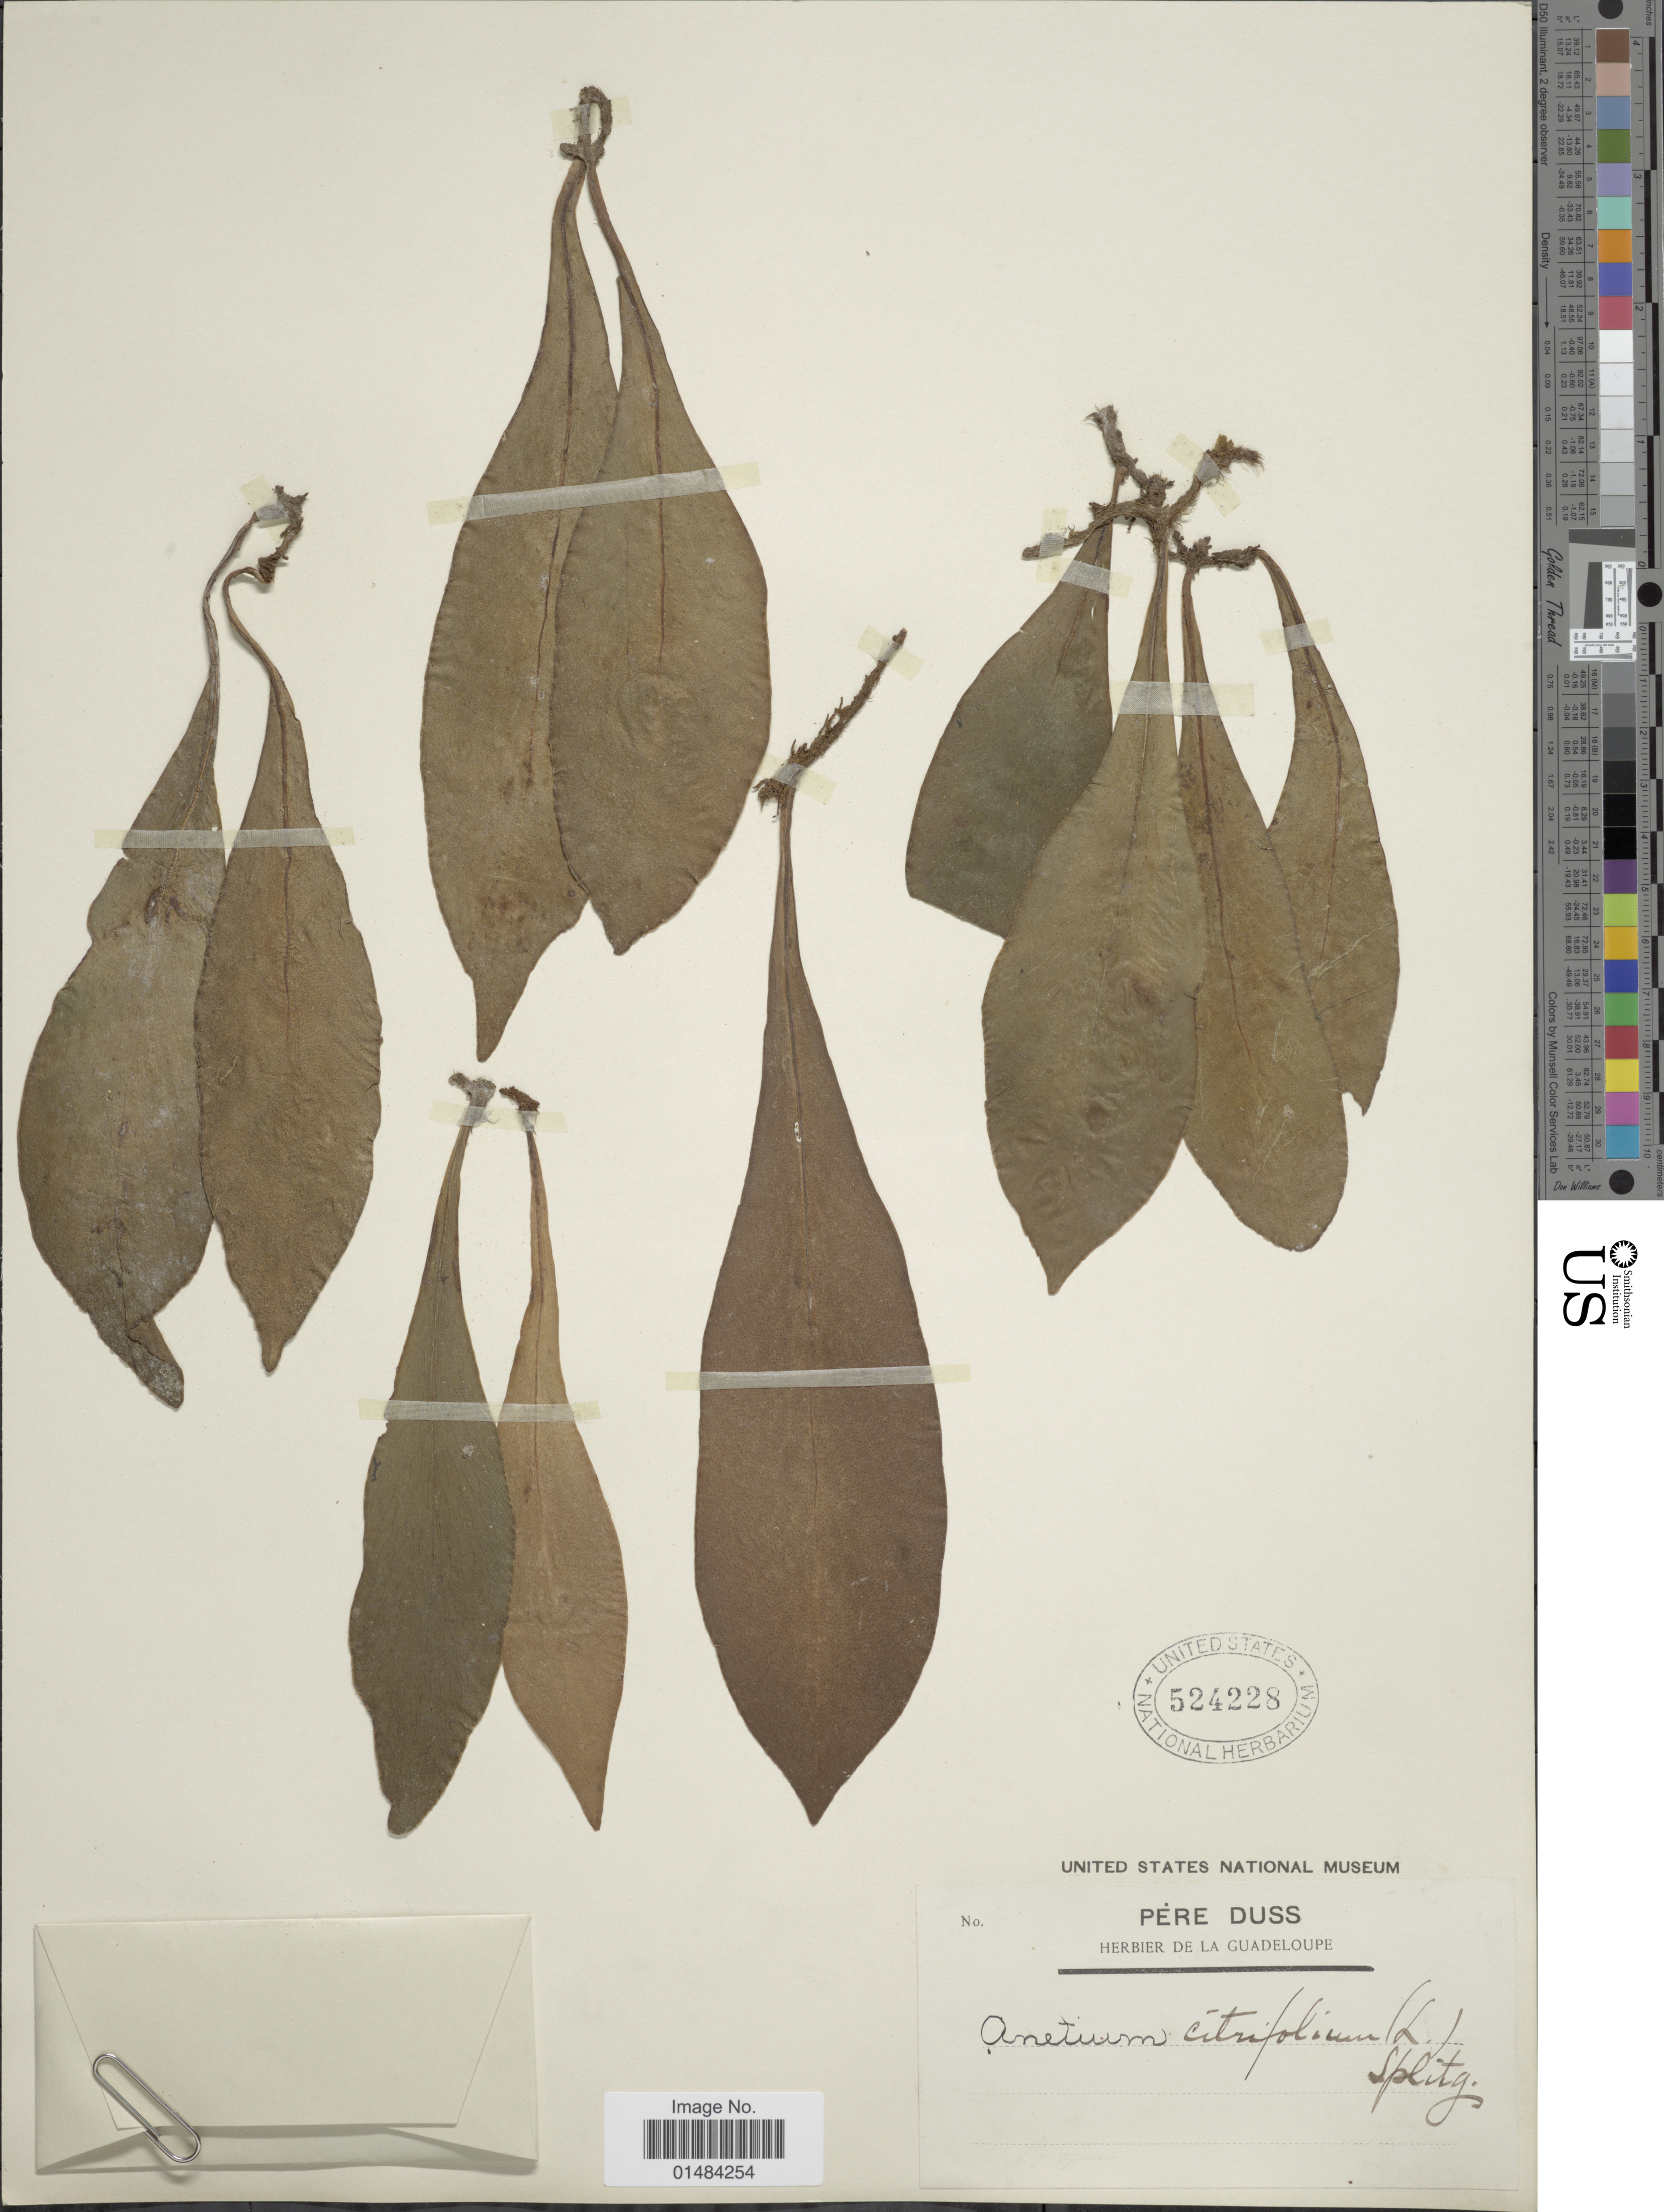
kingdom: Plantae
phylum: Tracheophyta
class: Polypodiopsida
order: Polypodiales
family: Pteridaceae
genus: Anetium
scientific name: Anetium citrifolium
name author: (L.) Splitg.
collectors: Père Duss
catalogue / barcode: US 524228